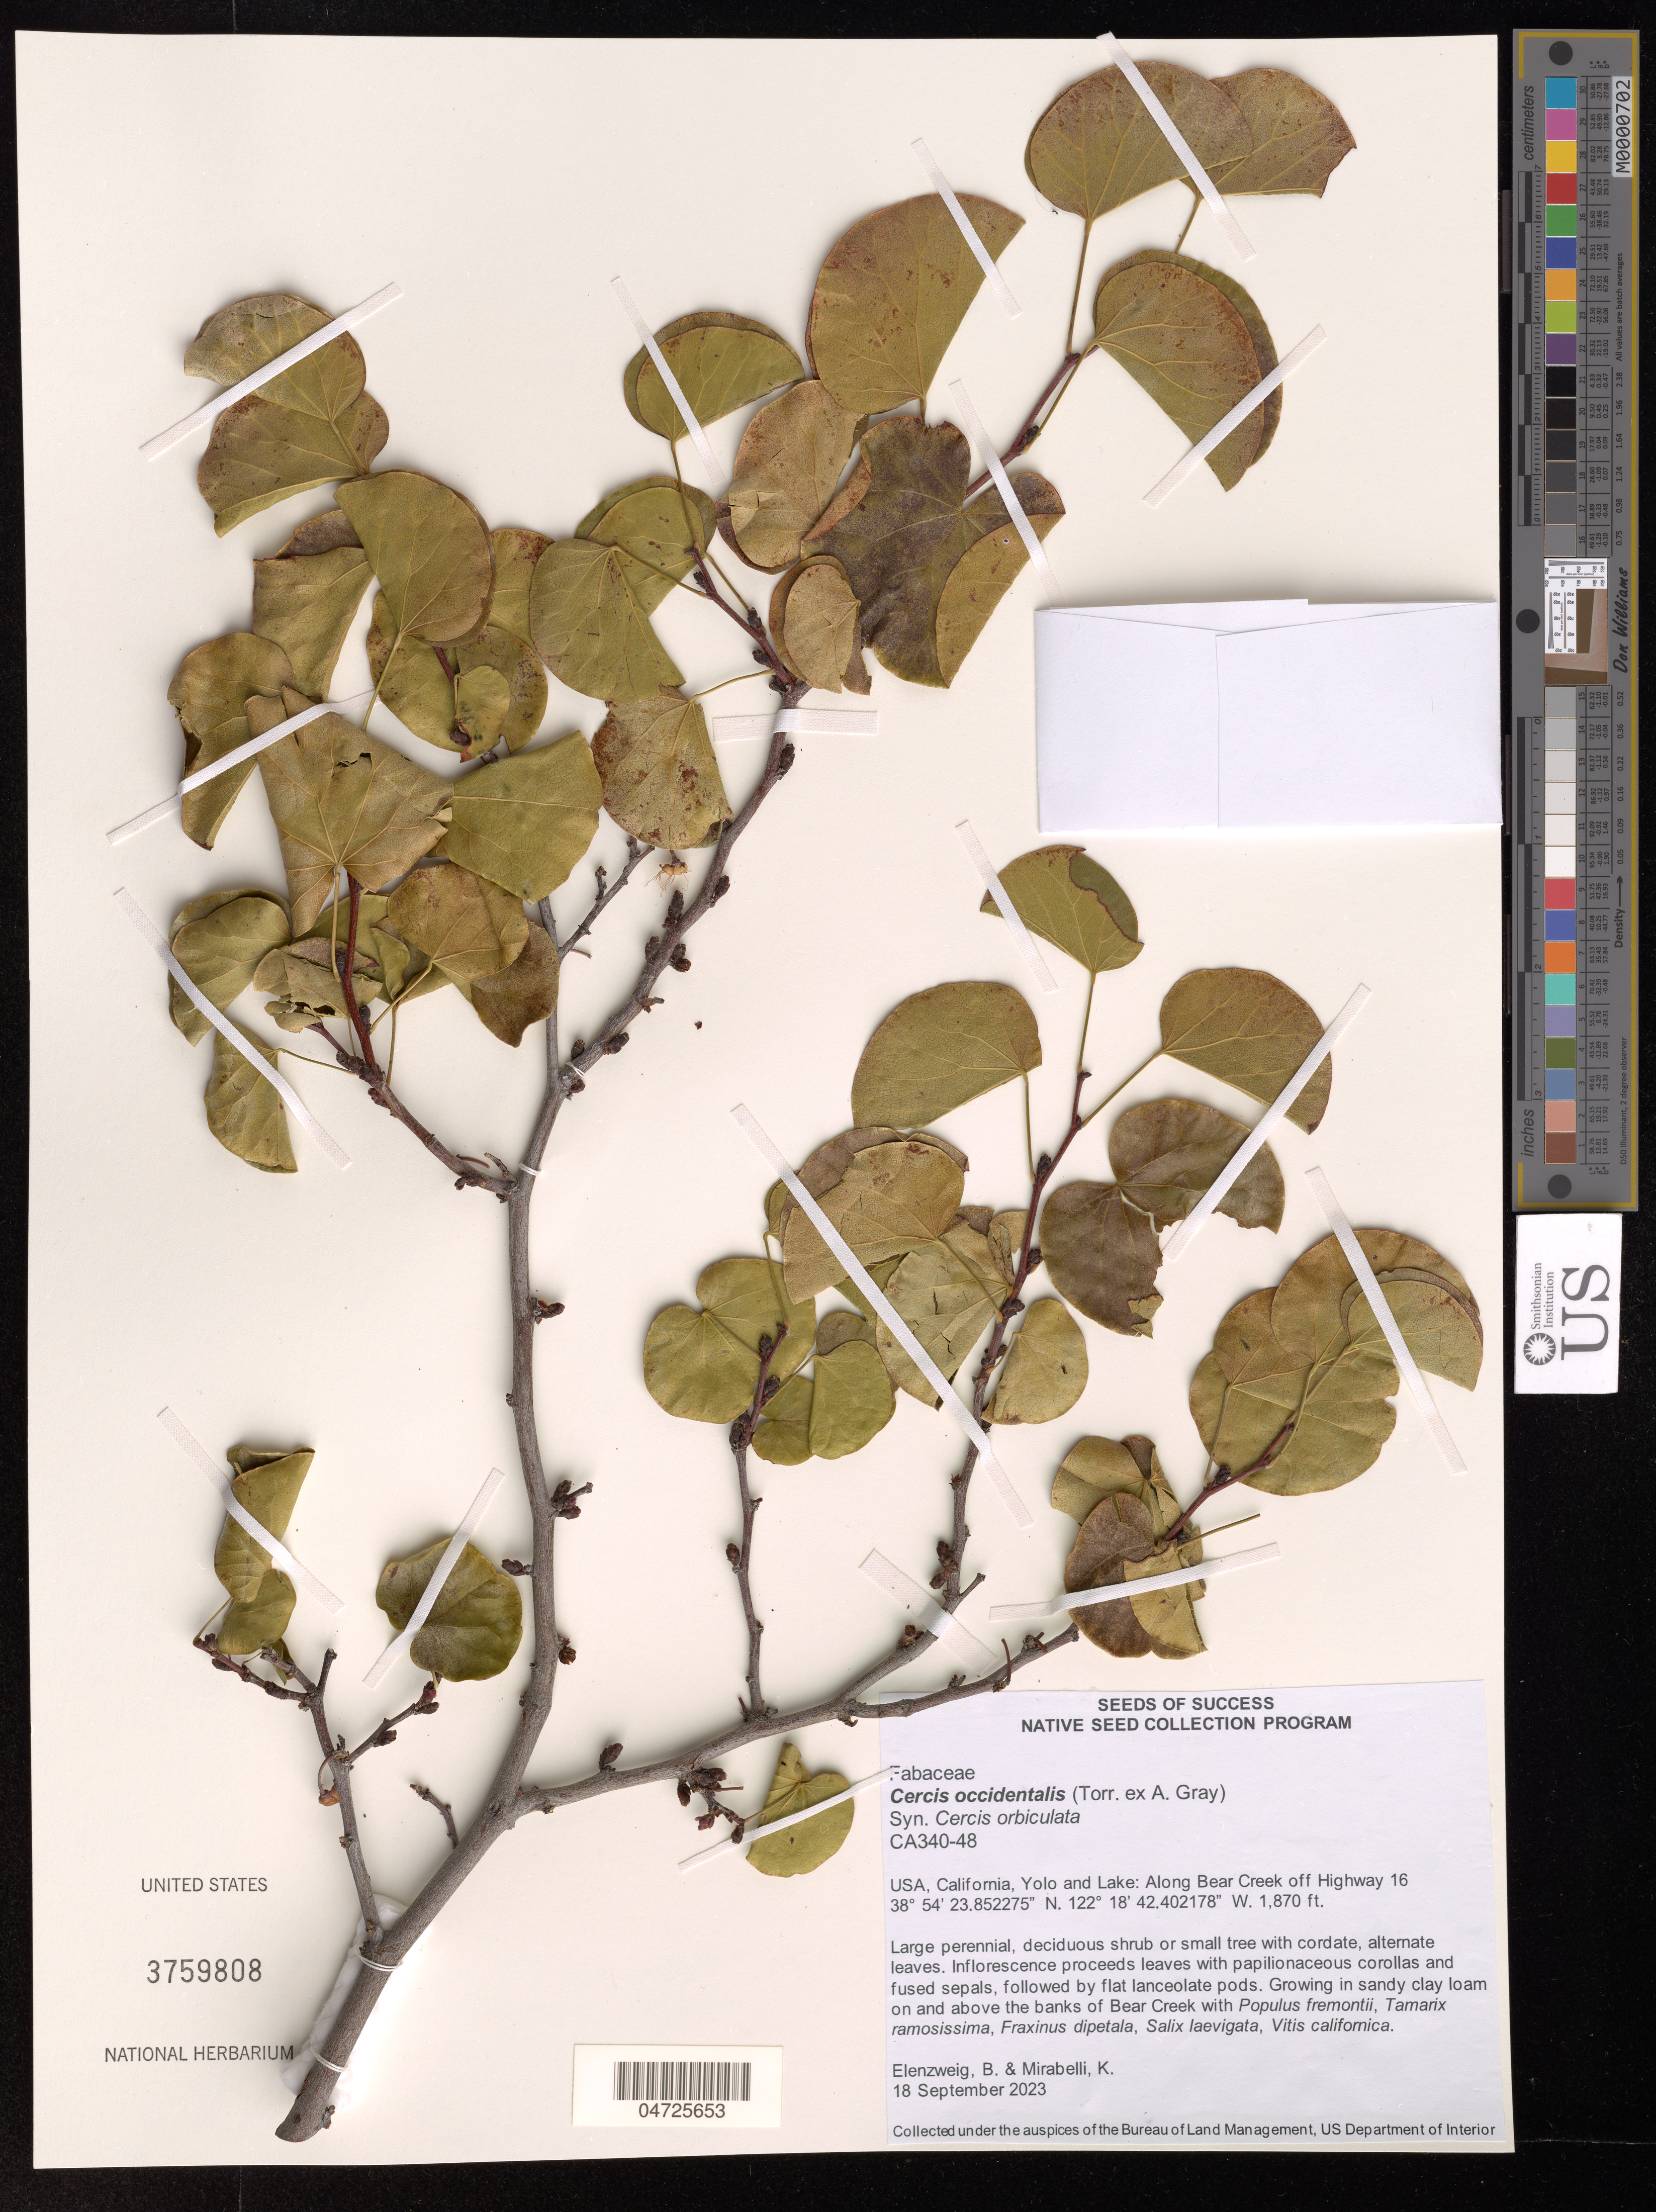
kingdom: Plantae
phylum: Tracheophyta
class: Magnoliopsida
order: Fabales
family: Fabaceae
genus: Cercis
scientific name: Cercis occidentalis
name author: Torr. ex A. Gray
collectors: B. Elenzweig & K. Mirabelli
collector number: CA340-48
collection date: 2023-09-18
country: United States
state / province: California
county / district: Yoko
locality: Yolo and Lake: Along Bear Creek off Highway 16. Growing in sandy clay loam on and above the banks of Bear Creek.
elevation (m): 570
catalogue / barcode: US 3759808